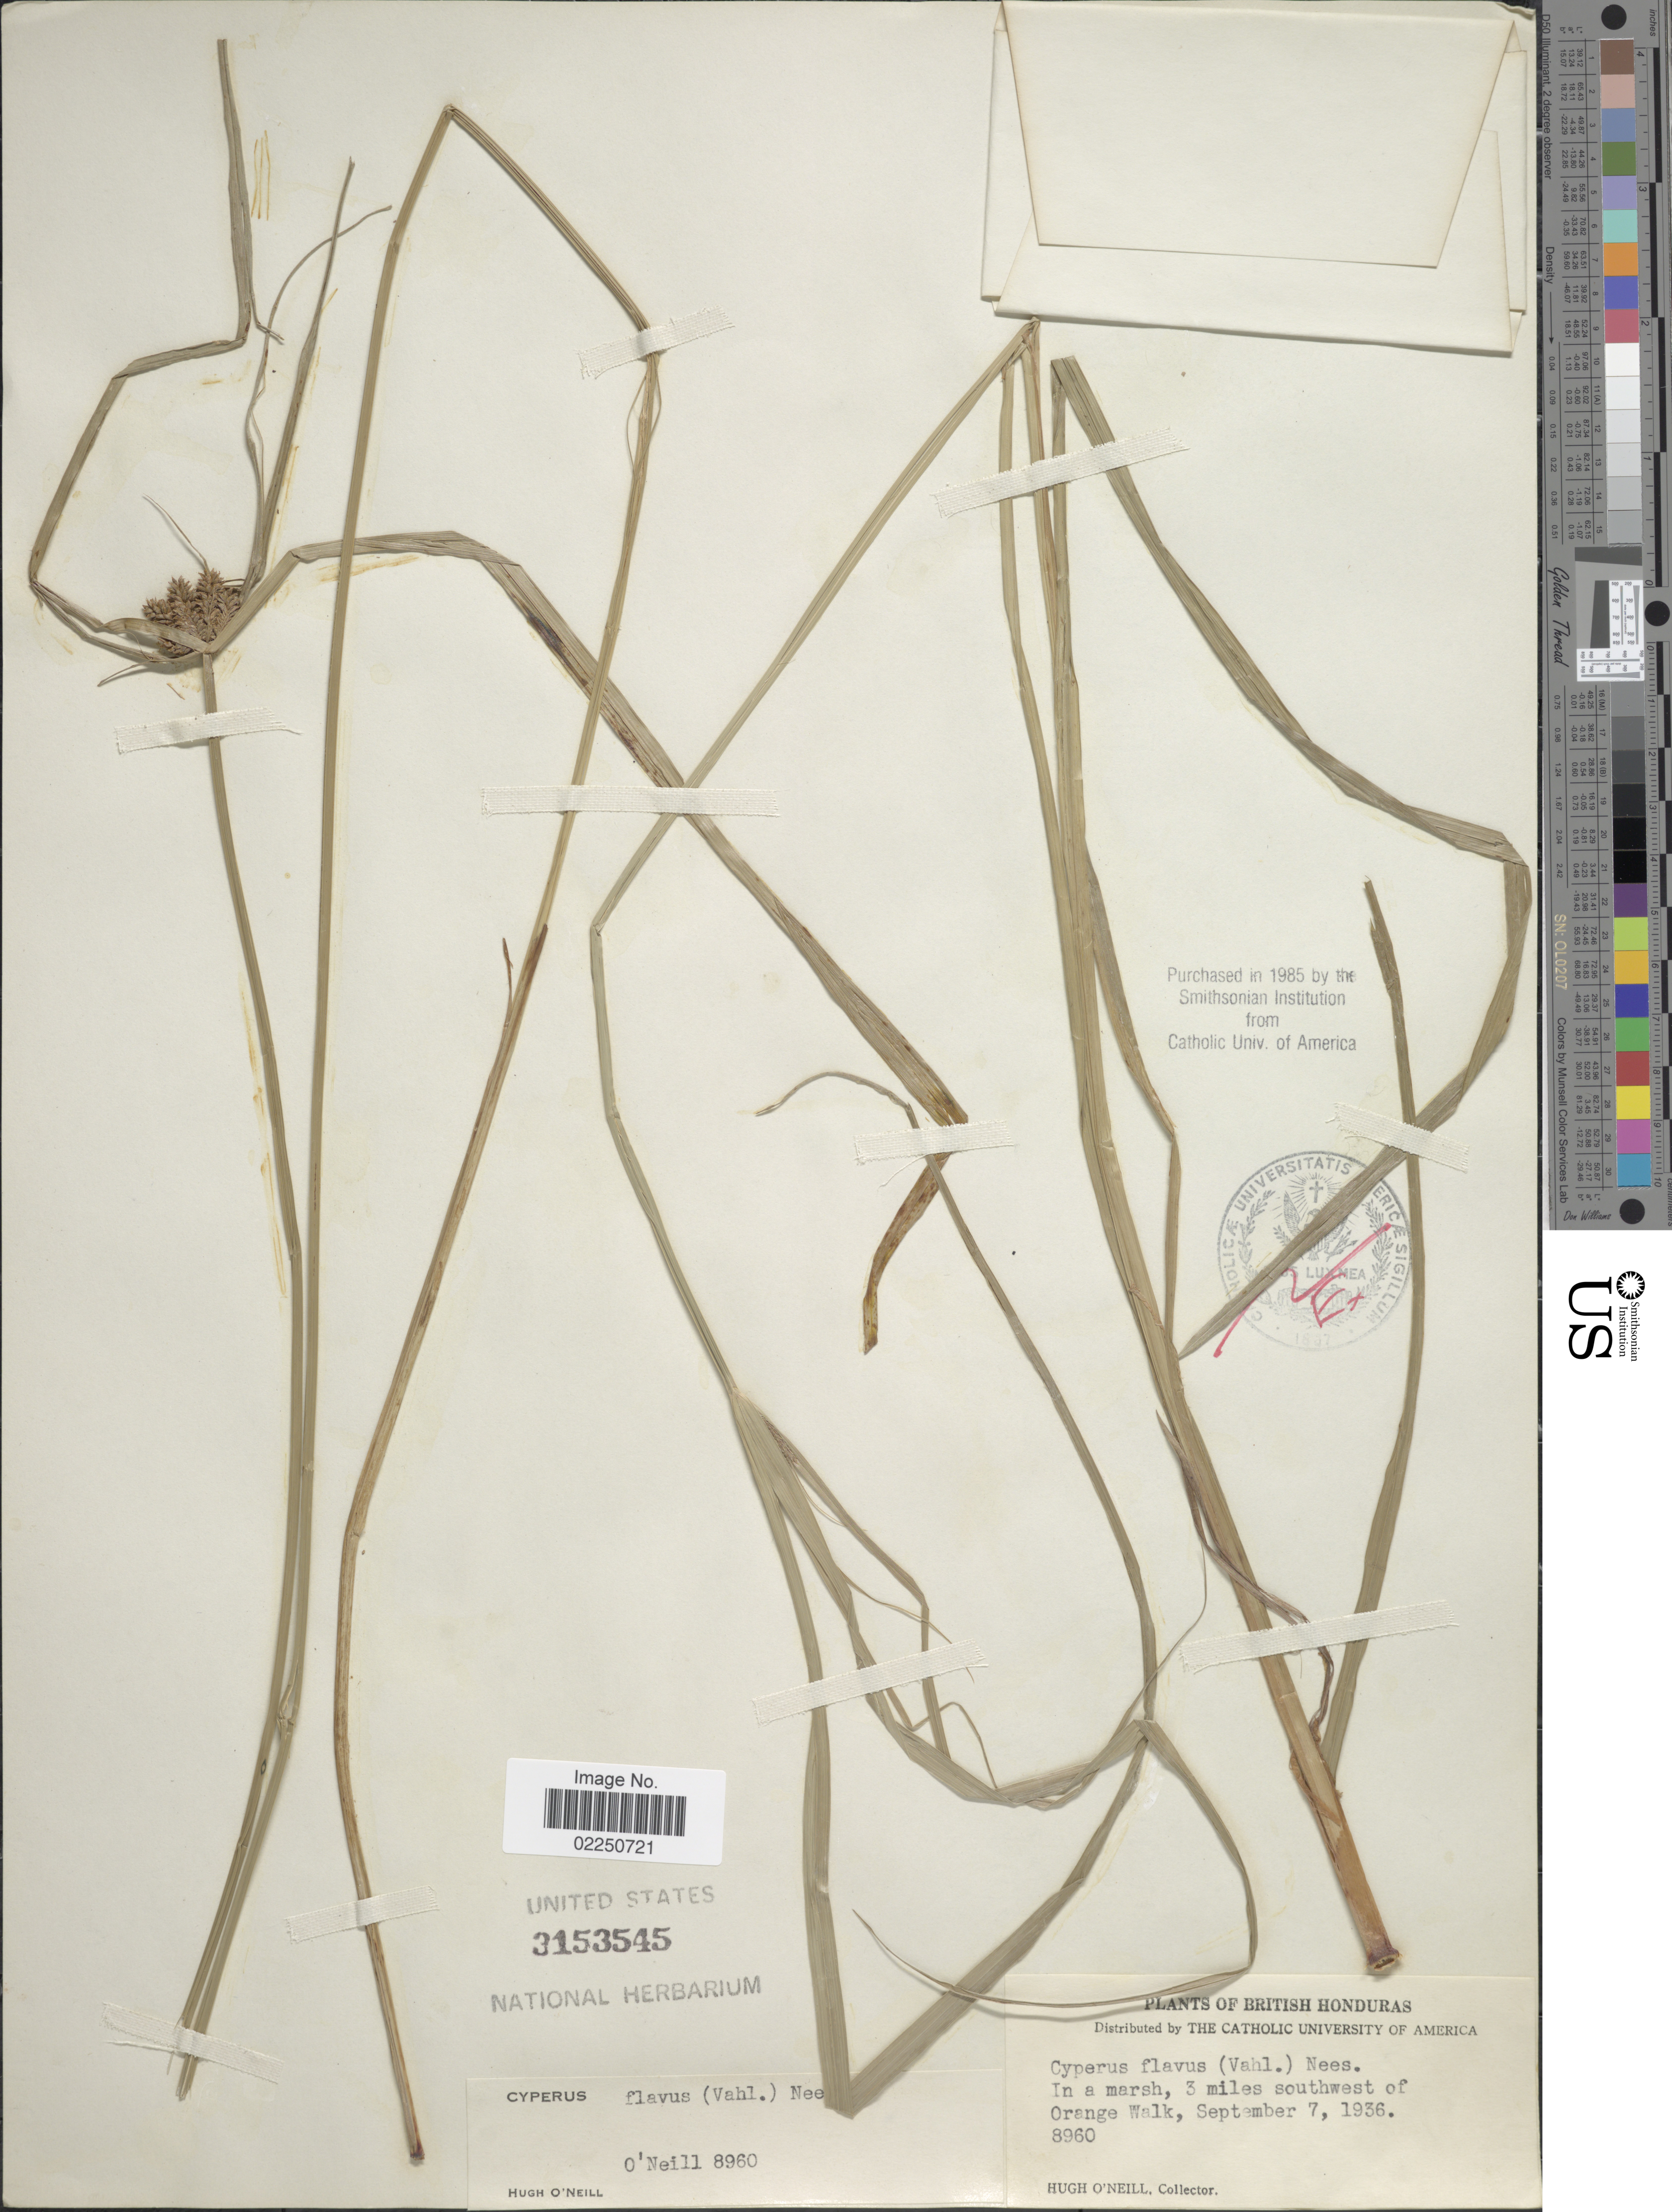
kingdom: Plantae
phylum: Tracheophyta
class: Liliopsida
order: Poales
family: Cyperaceae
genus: Cyperus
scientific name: Cyperus aggregatus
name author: (Willd.) Endl.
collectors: H. O'Neill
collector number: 8960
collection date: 1936-09-07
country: Belize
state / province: Orange Walk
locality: British Honduras. 3 miles southwest of Orange Walk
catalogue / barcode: US 3153545